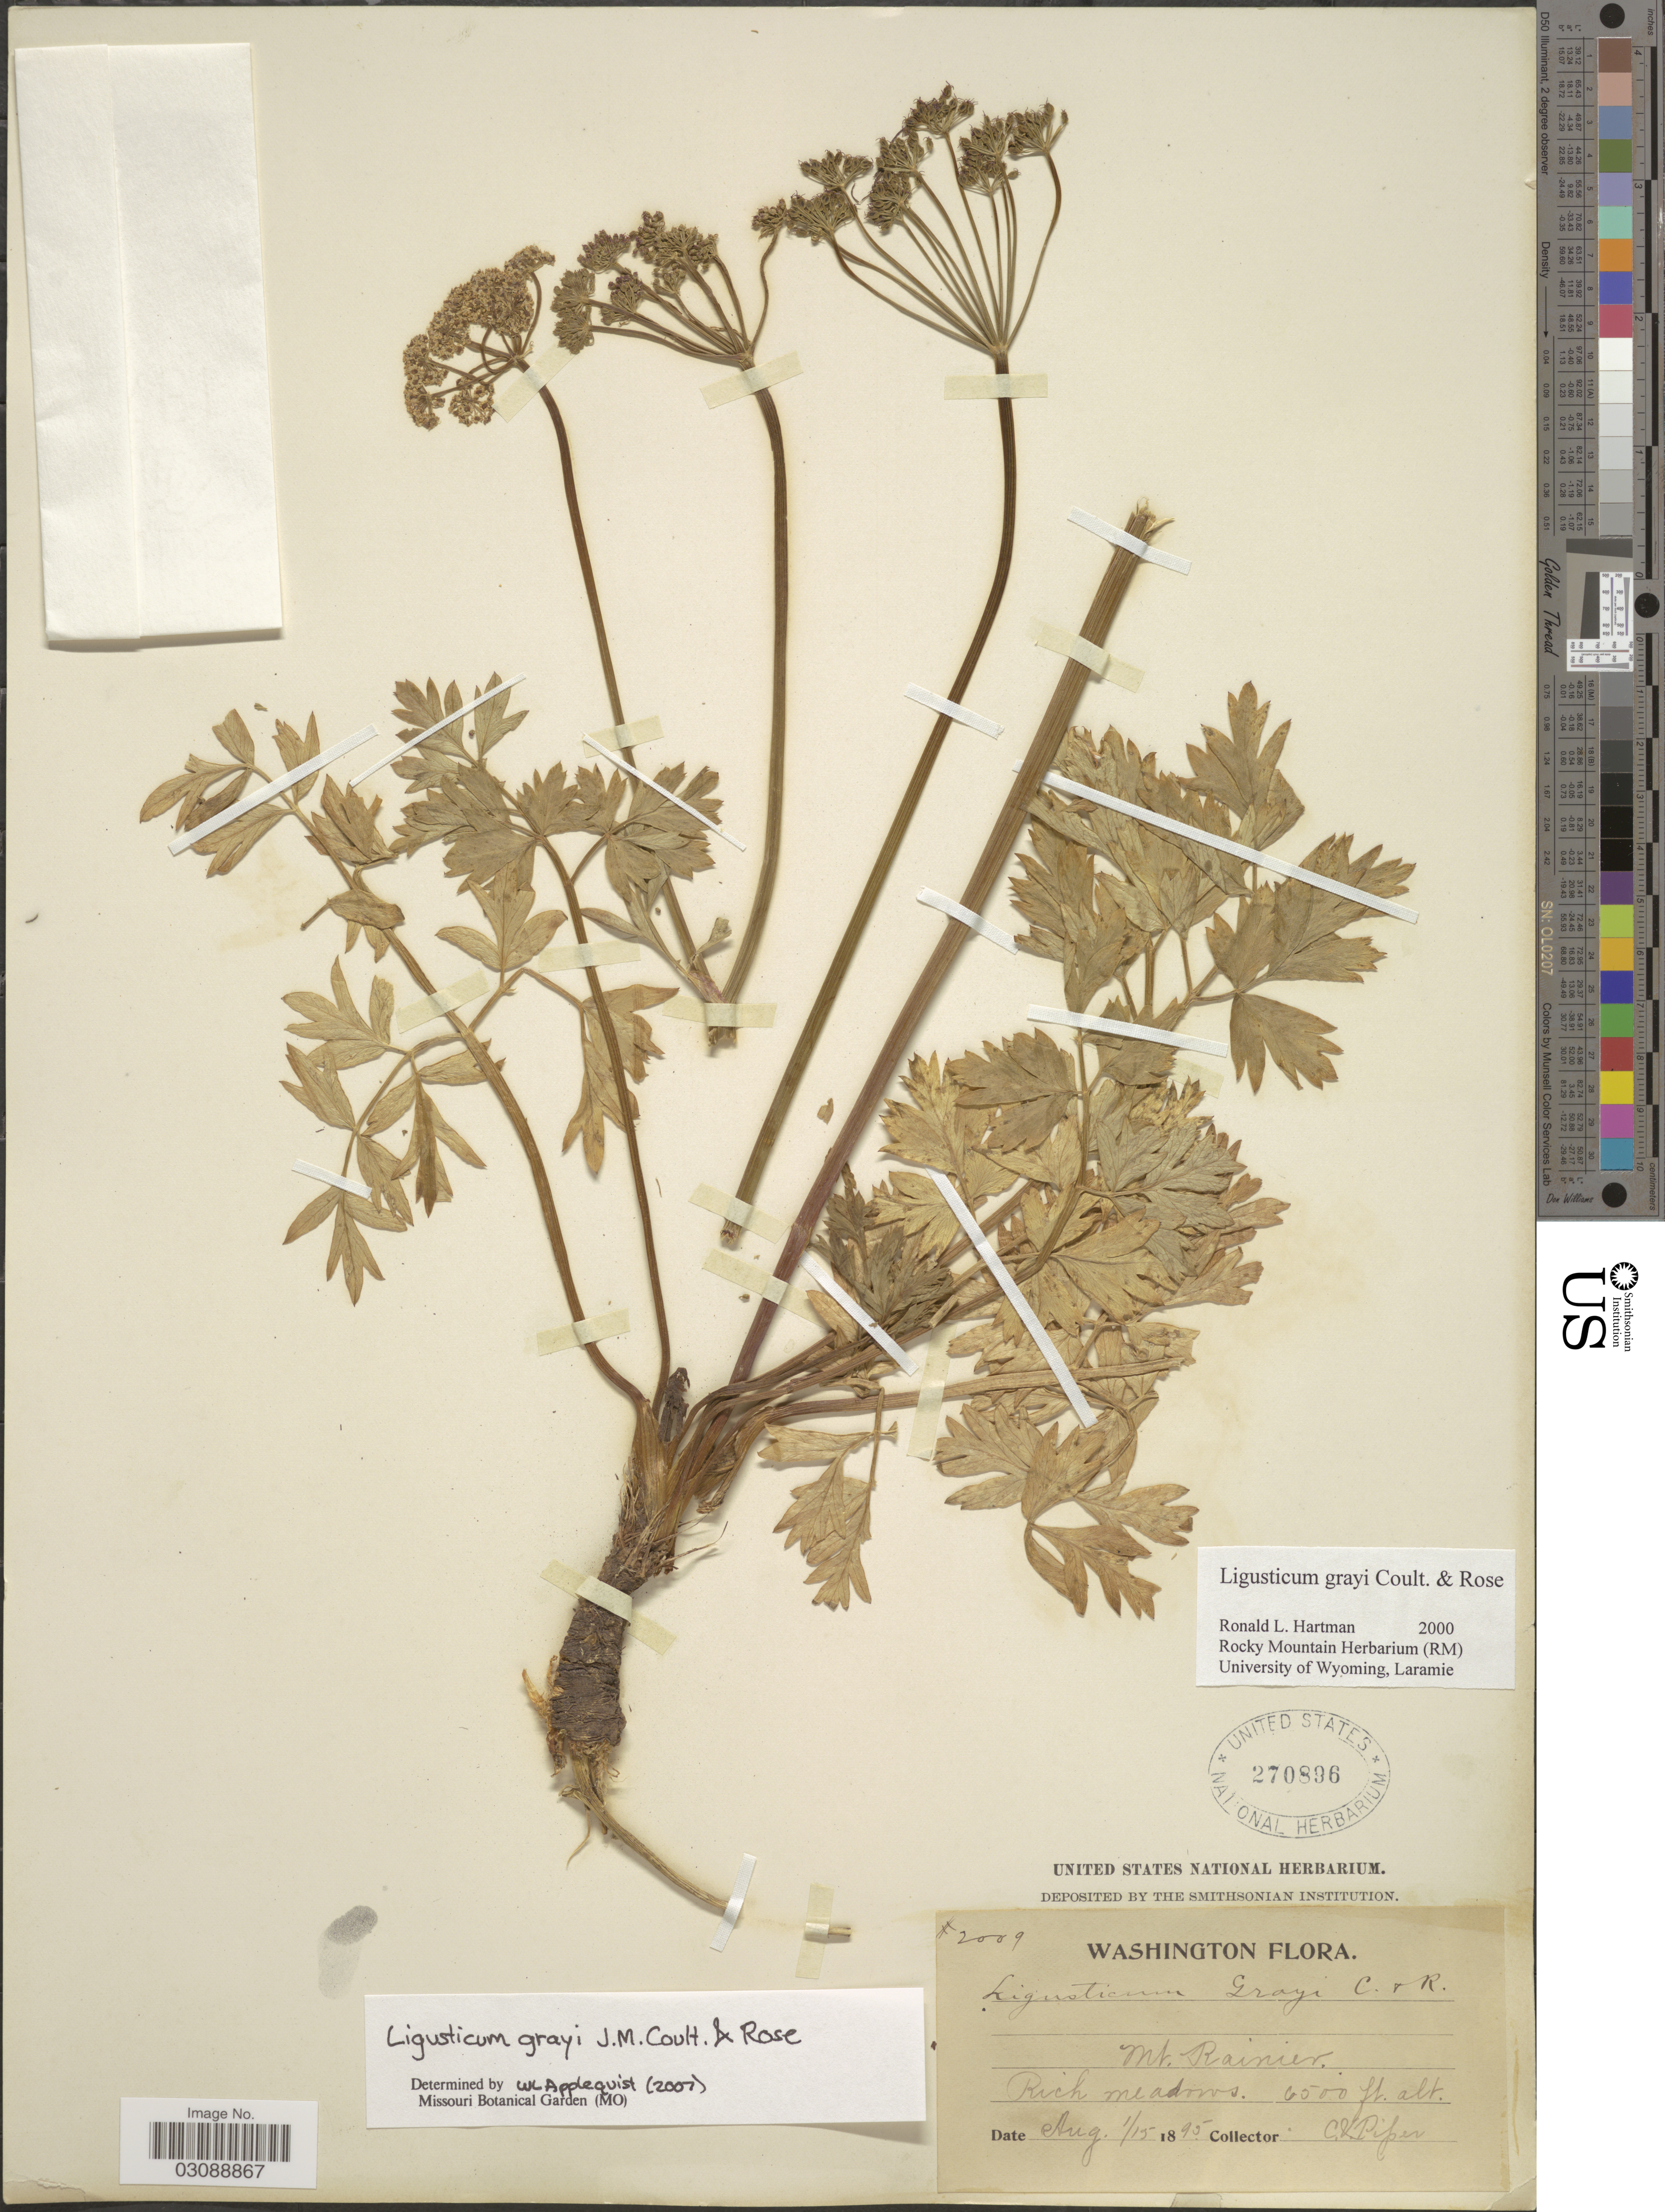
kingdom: Plantae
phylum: Tracheophyta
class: Magnoliopsida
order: Apiales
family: Apiaceae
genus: Ligusticum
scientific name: Ligusticum grayi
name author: J.M. Coult. & Rose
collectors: C. V. Piper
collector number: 2009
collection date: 1895-08-01/1895-08-15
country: United States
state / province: Washington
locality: Mt. Rainier.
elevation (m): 1981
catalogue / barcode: US 270896